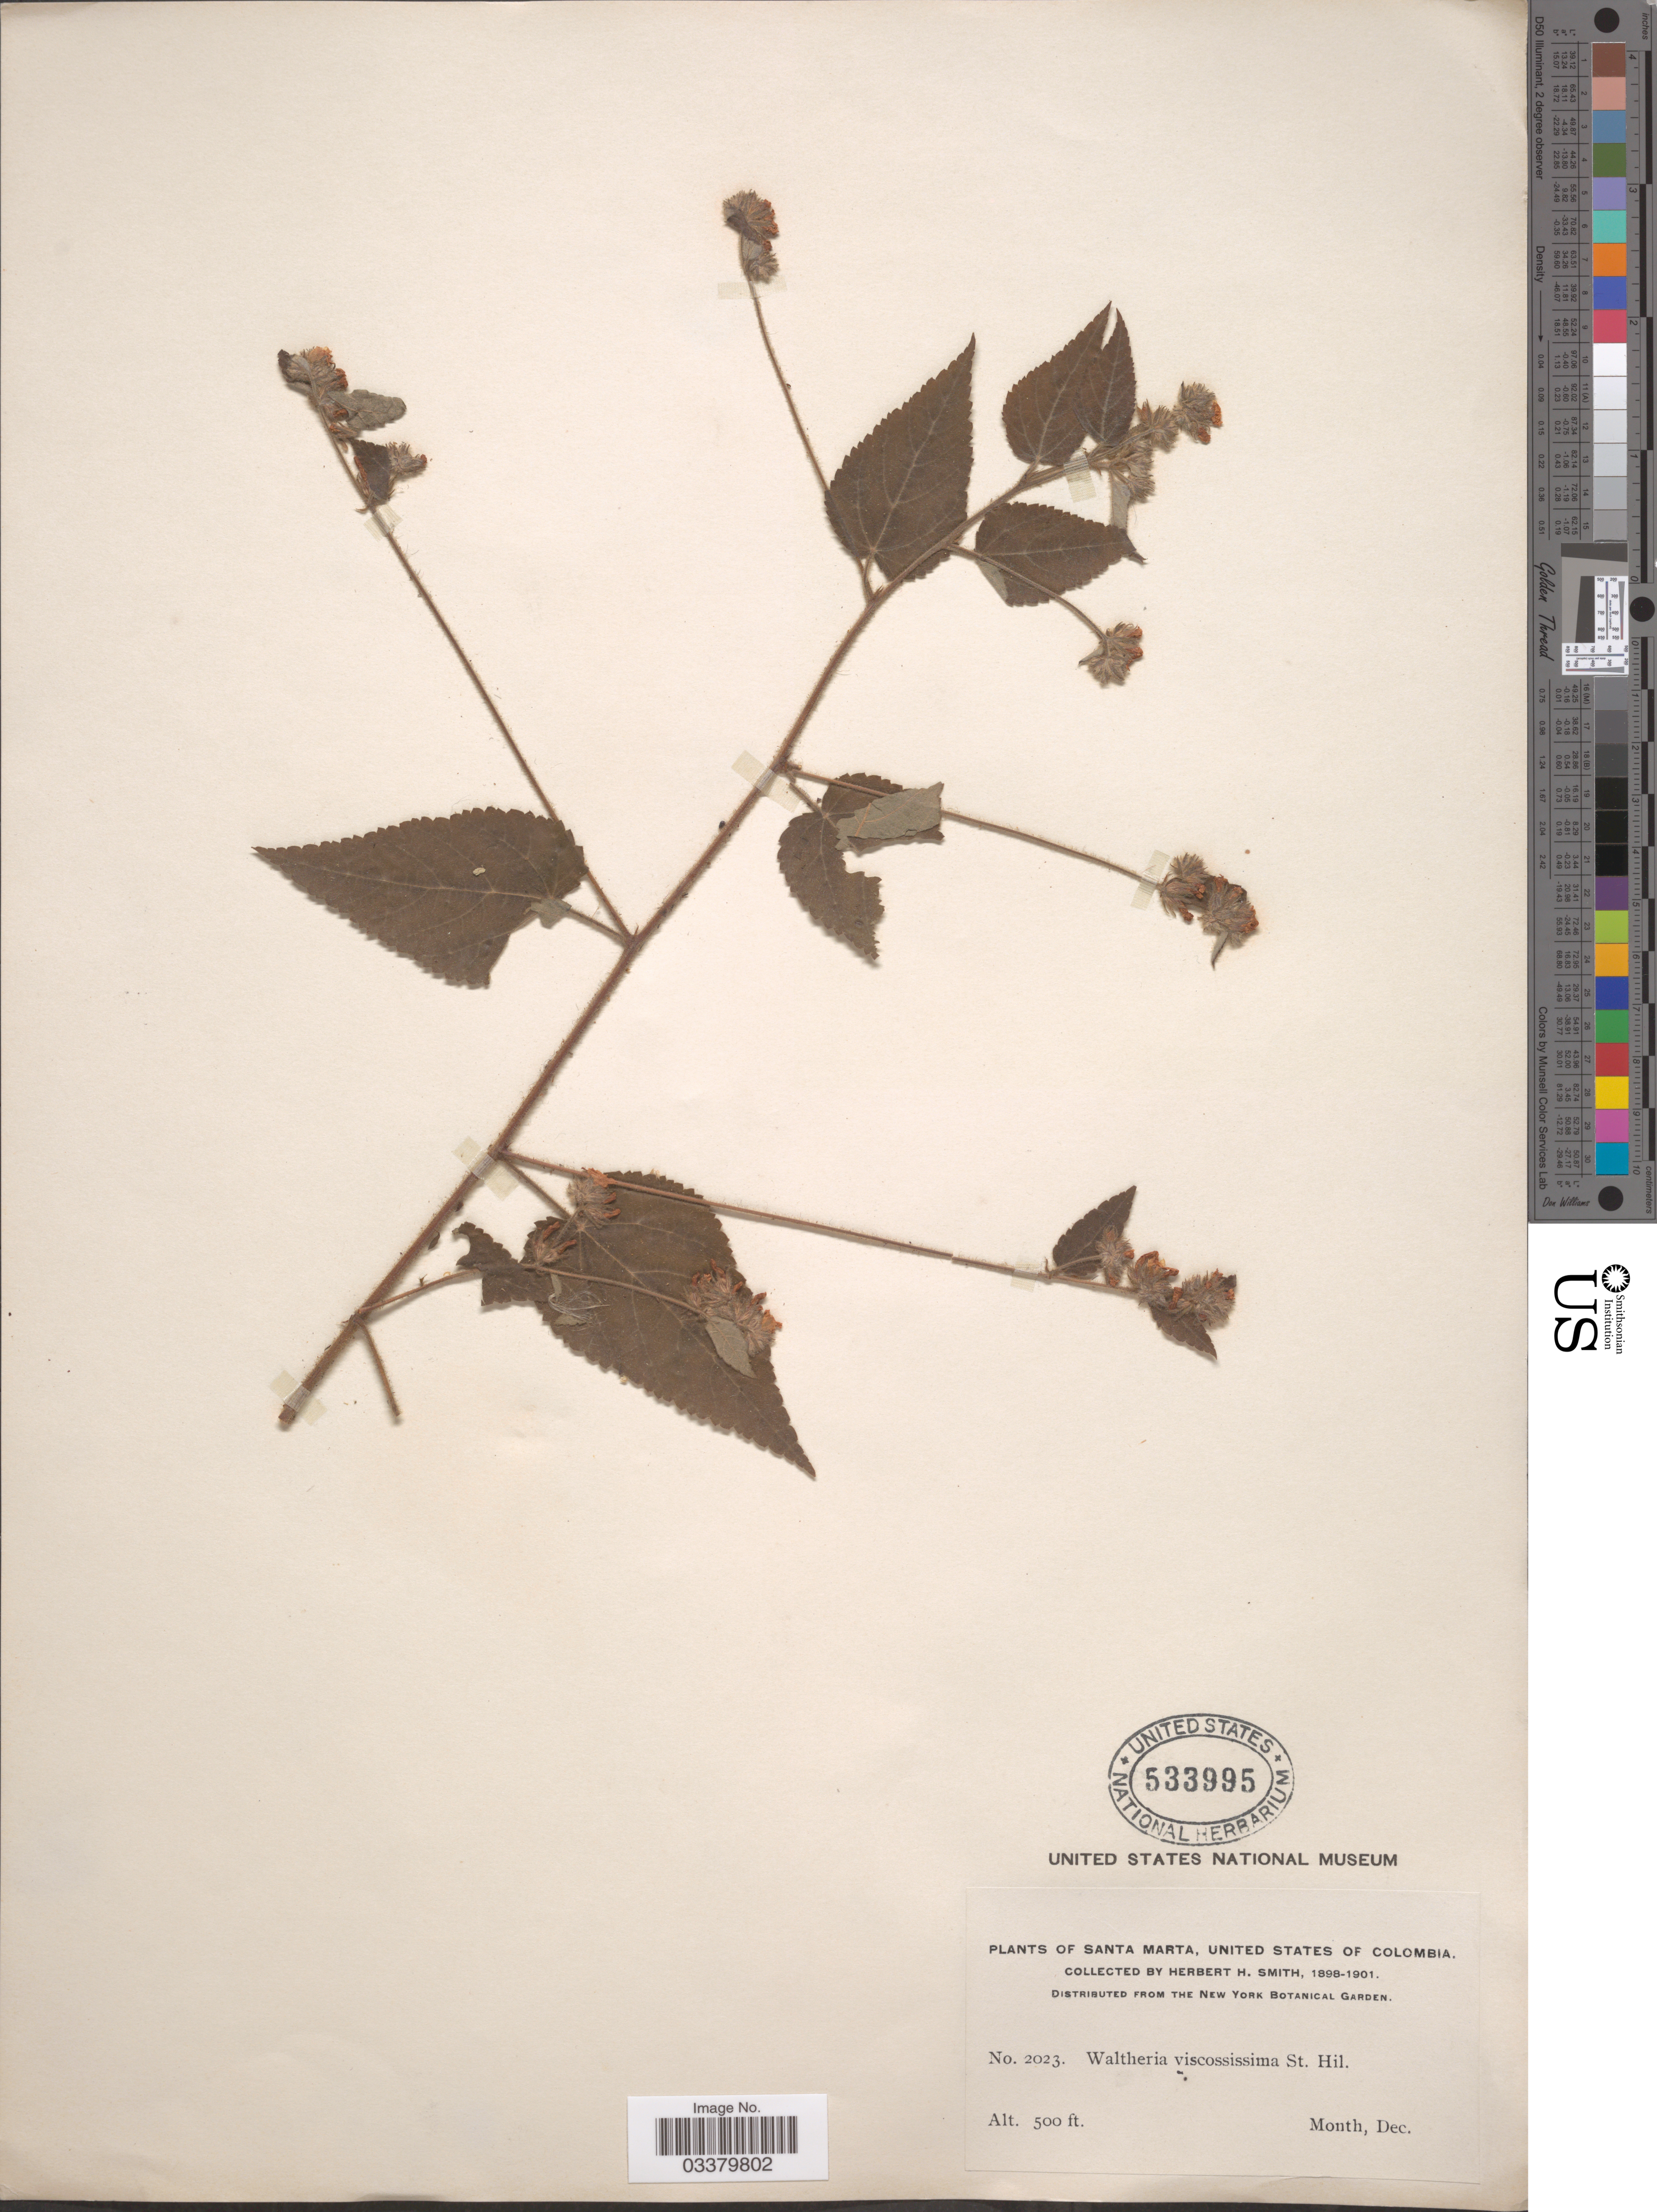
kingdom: Plantae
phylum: Tracheophyta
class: Magnoliopsida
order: Malvales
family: Malvaceae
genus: Waltheria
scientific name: Waltheria viscosissima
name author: A. St.-Hil.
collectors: Herbert H. Smith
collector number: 2023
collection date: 1898-12/1901-12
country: Colombia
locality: Santa Marta, United States of Colombia.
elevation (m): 152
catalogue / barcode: US 533995